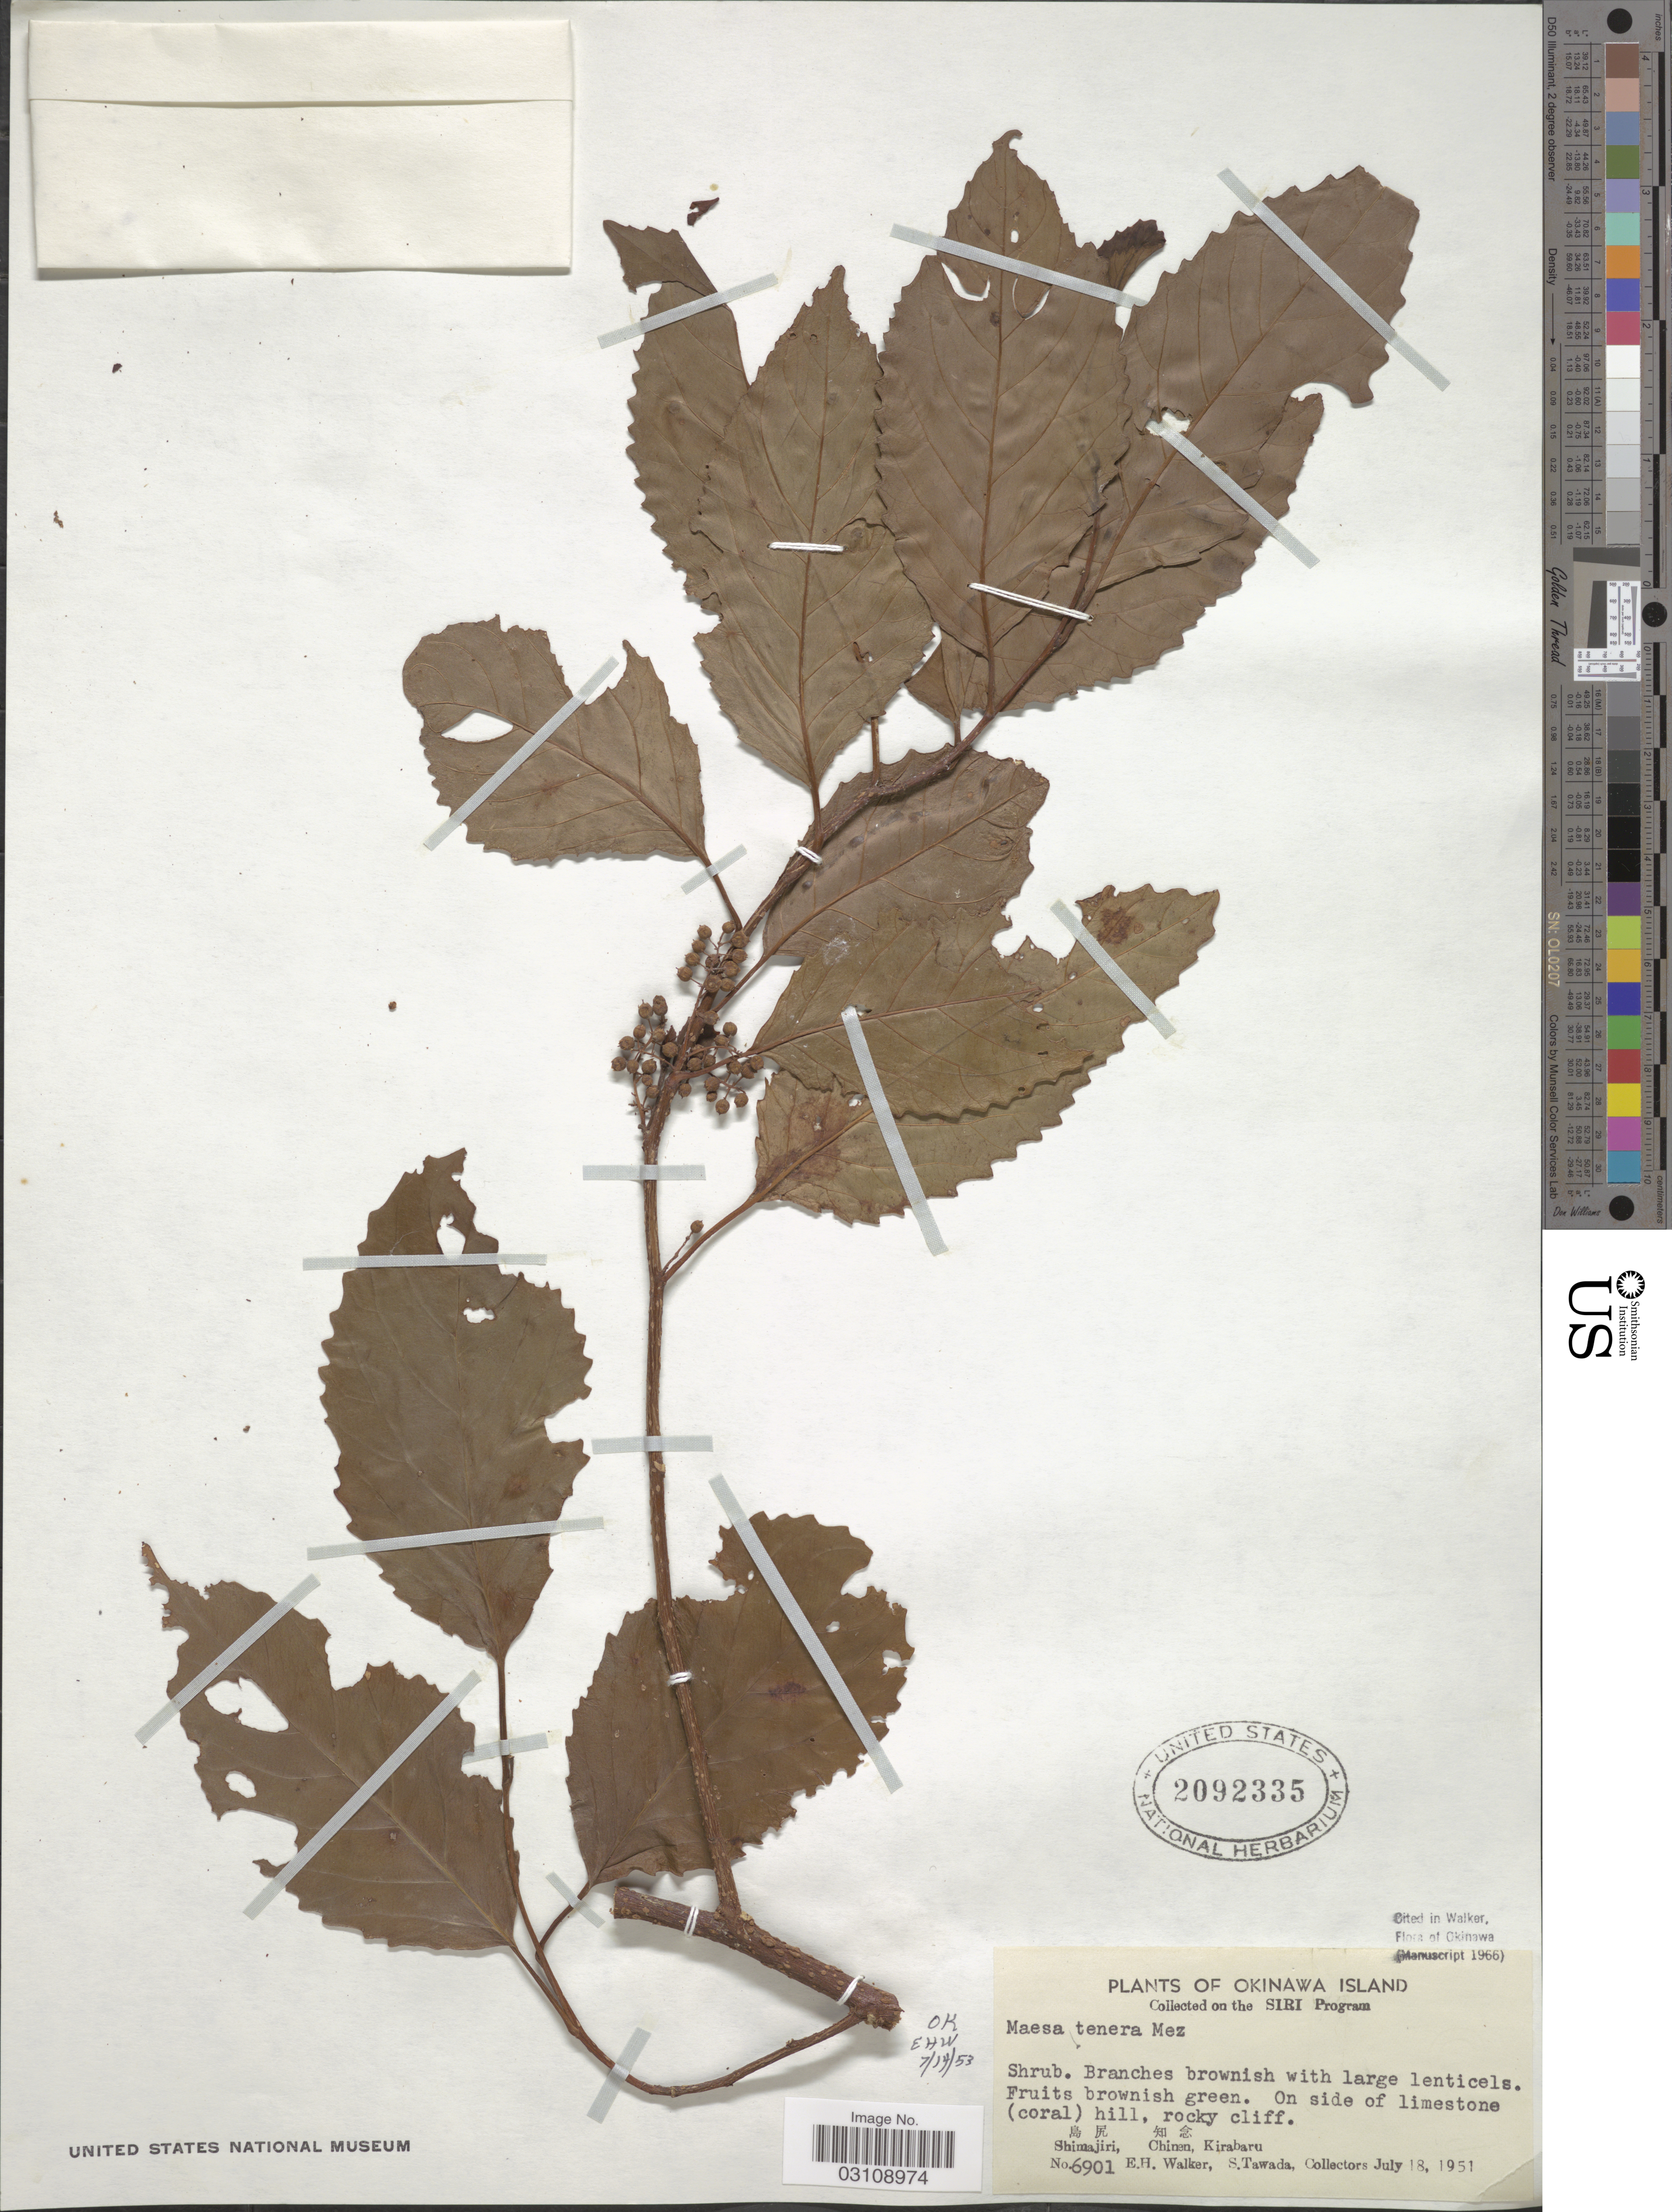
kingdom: Plantae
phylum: Tracheophyta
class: Magnoliopsida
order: Ericales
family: Primulaceae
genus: Maesa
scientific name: Maesa tenera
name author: Mez in Engl.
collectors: E. H. Walker & S. Tawada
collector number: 6901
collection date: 1951-07-18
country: Japan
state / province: Okinawa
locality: Okinawa Island. Shimajiri, Chinen, Kirabaru.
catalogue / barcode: US 2092335